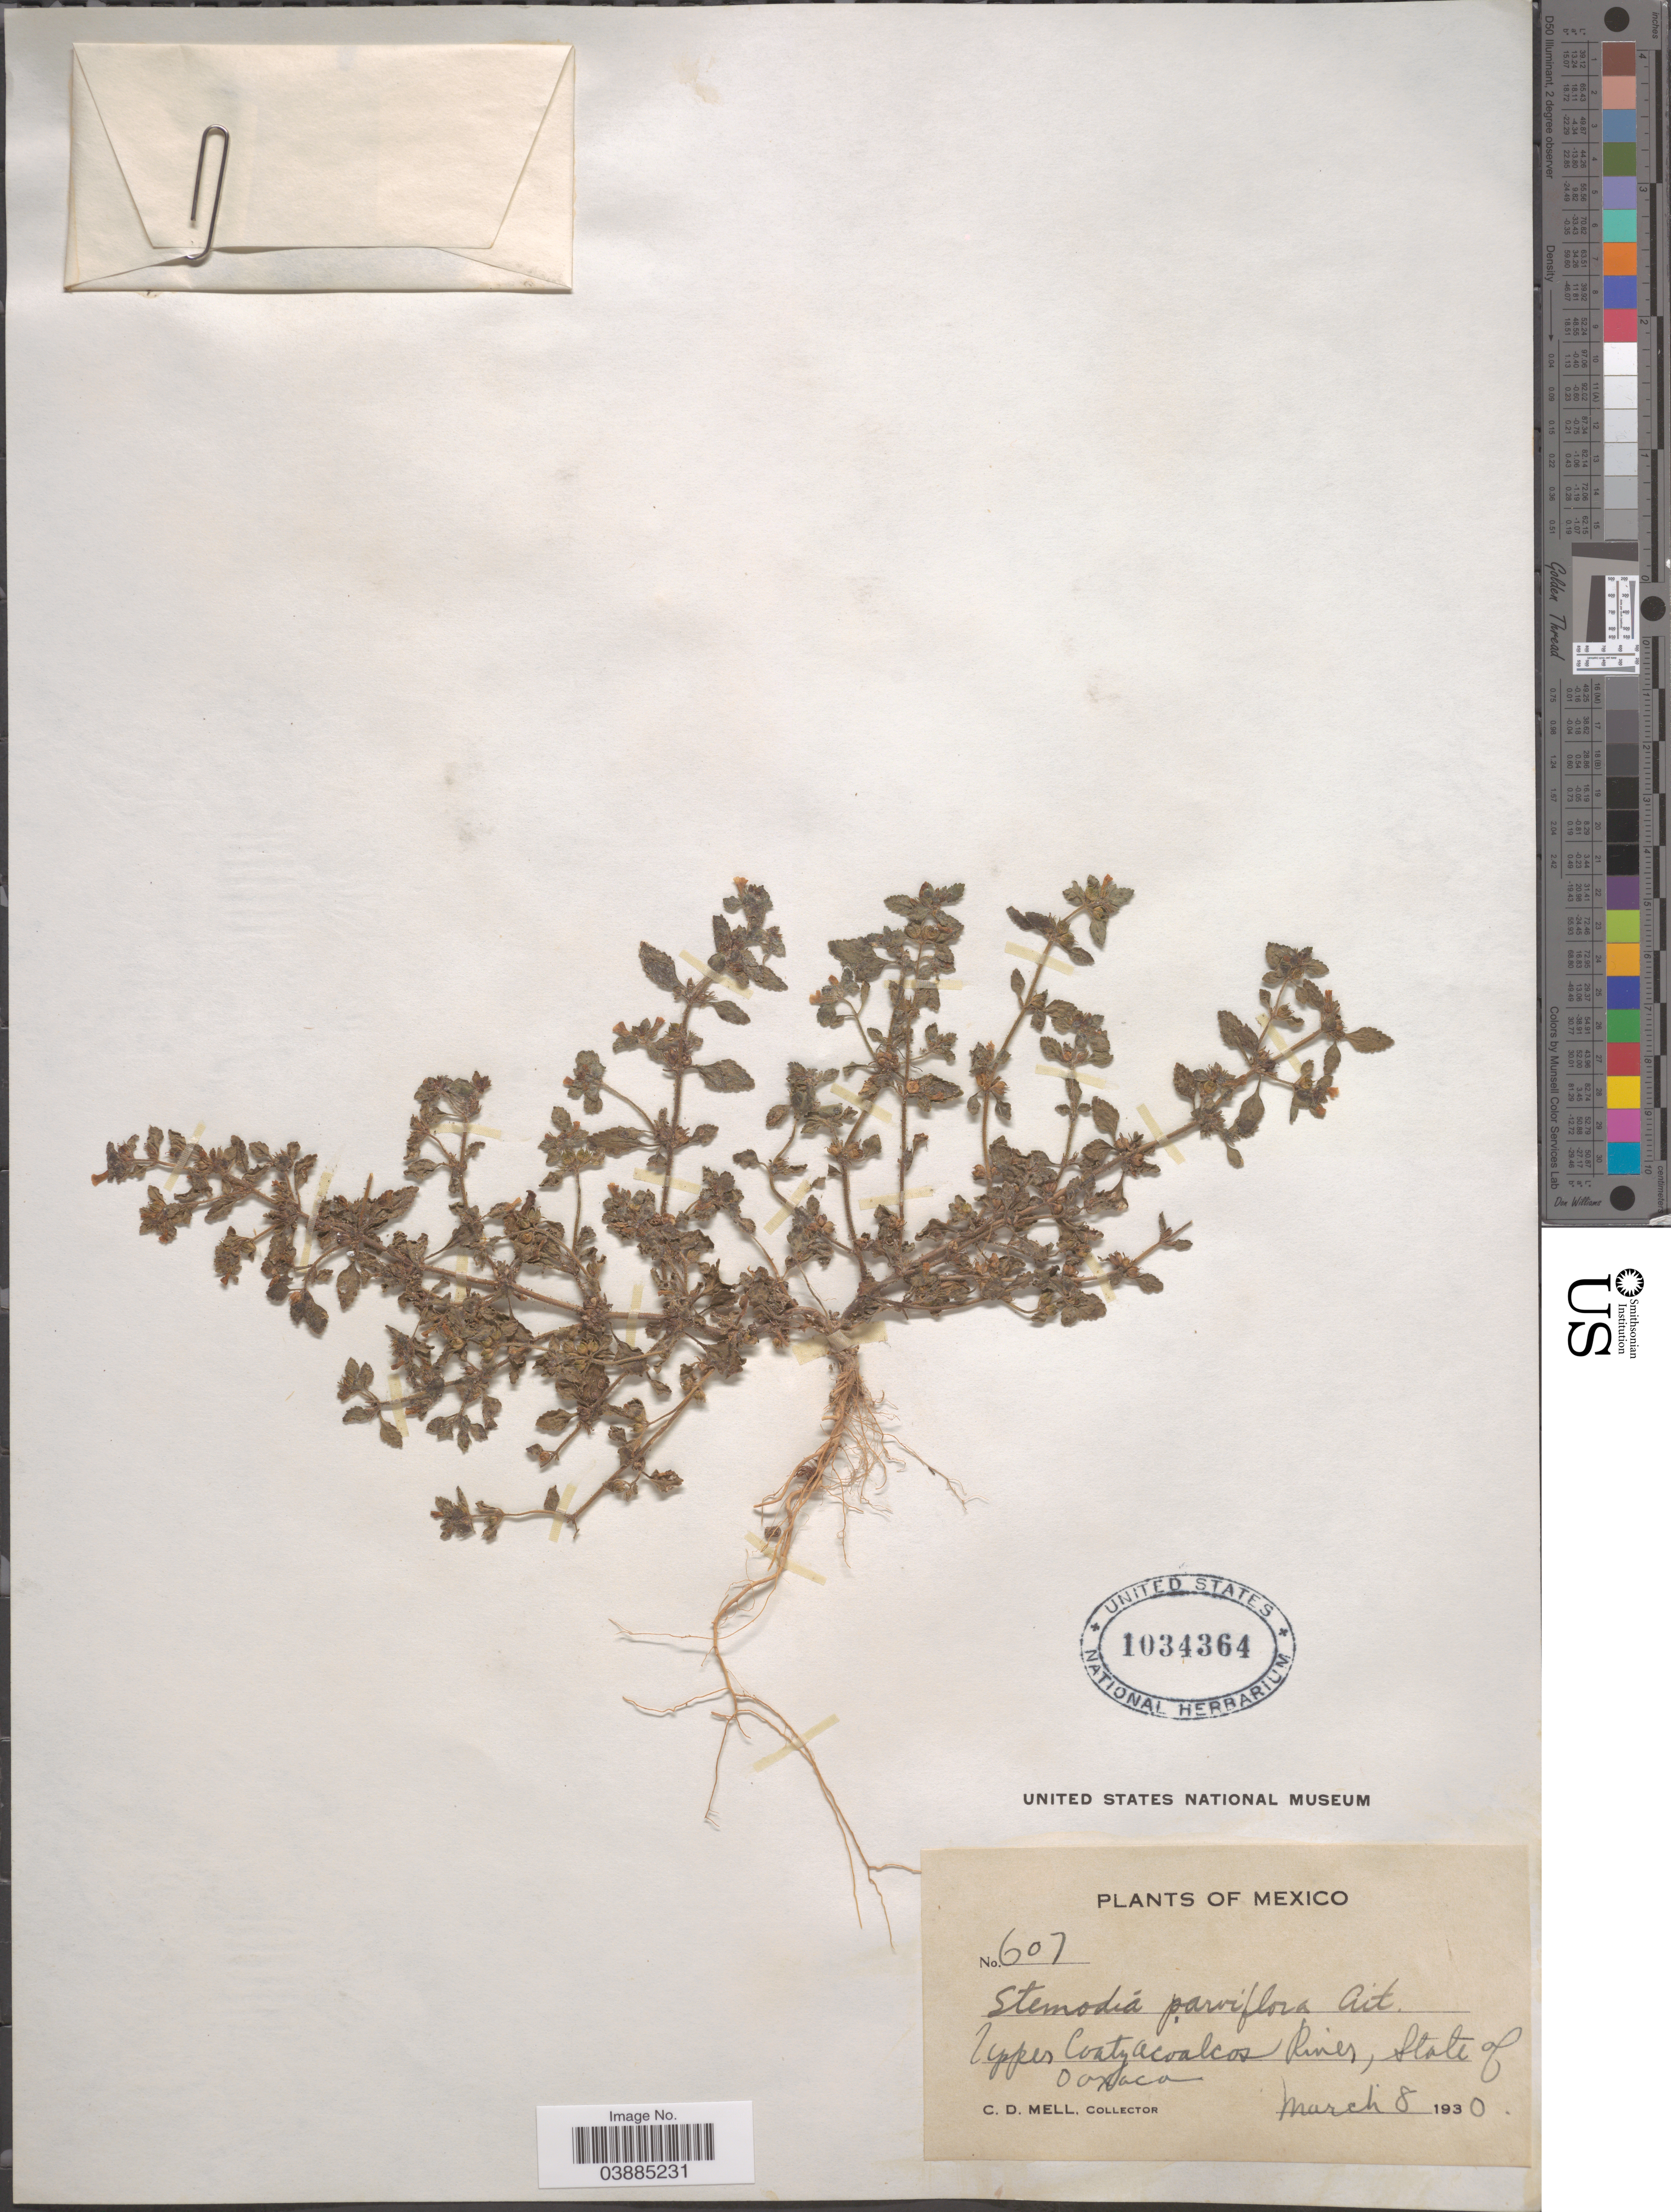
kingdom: Plantae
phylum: Tracheophyta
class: Magnoliopsida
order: Lamiales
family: Plantaginaceae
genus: Stemodia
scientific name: Stemodia parviflora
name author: W.T. Aiton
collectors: C. D. Mell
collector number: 607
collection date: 1930-03-08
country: Mexico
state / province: Oaxaca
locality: Upper Coatzacoalcos River.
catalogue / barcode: US 1034364